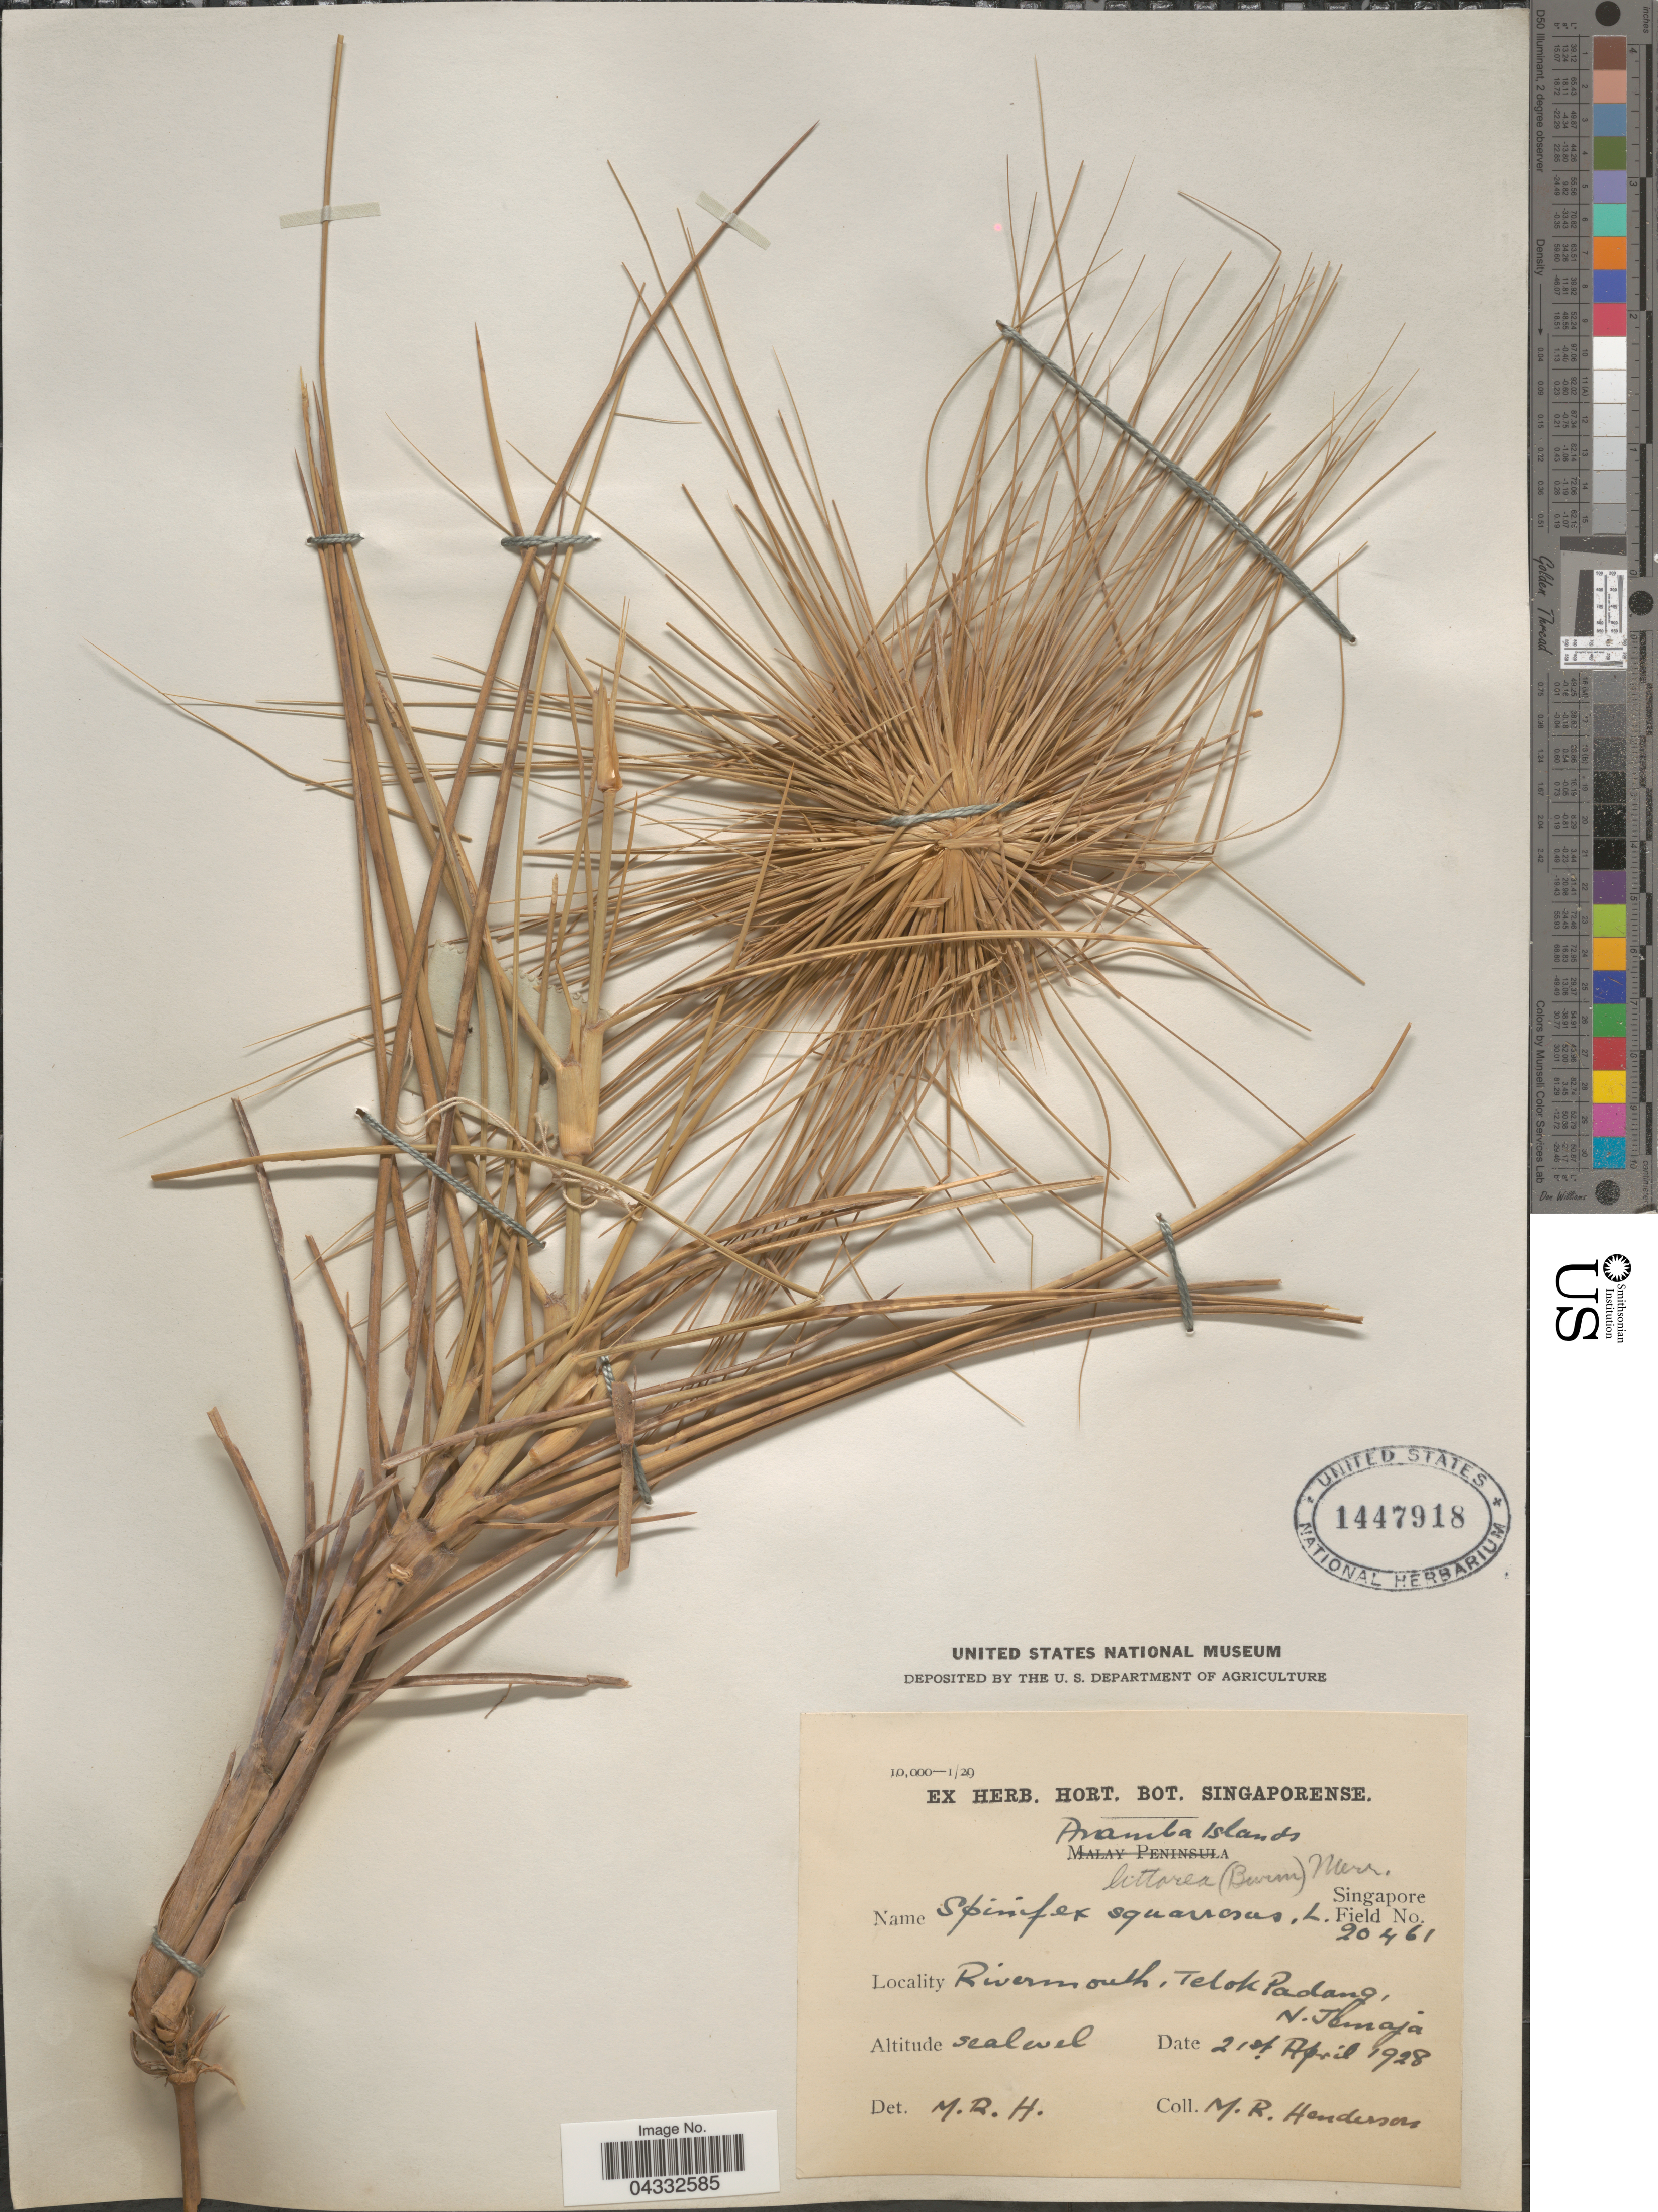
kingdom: Plantae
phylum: Tracheophyta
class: Liliopsida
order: Poales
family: Poaceae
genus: Spinifex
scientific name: Spinifex littoreus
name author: (Burm. f.) Merr.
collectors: M. Henderson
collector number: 20461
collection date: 1928-04-21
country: Singapore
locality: Anamba Islands. Rivermouth, Telok Padang, N. Jemaja.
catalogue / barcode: US 1447918